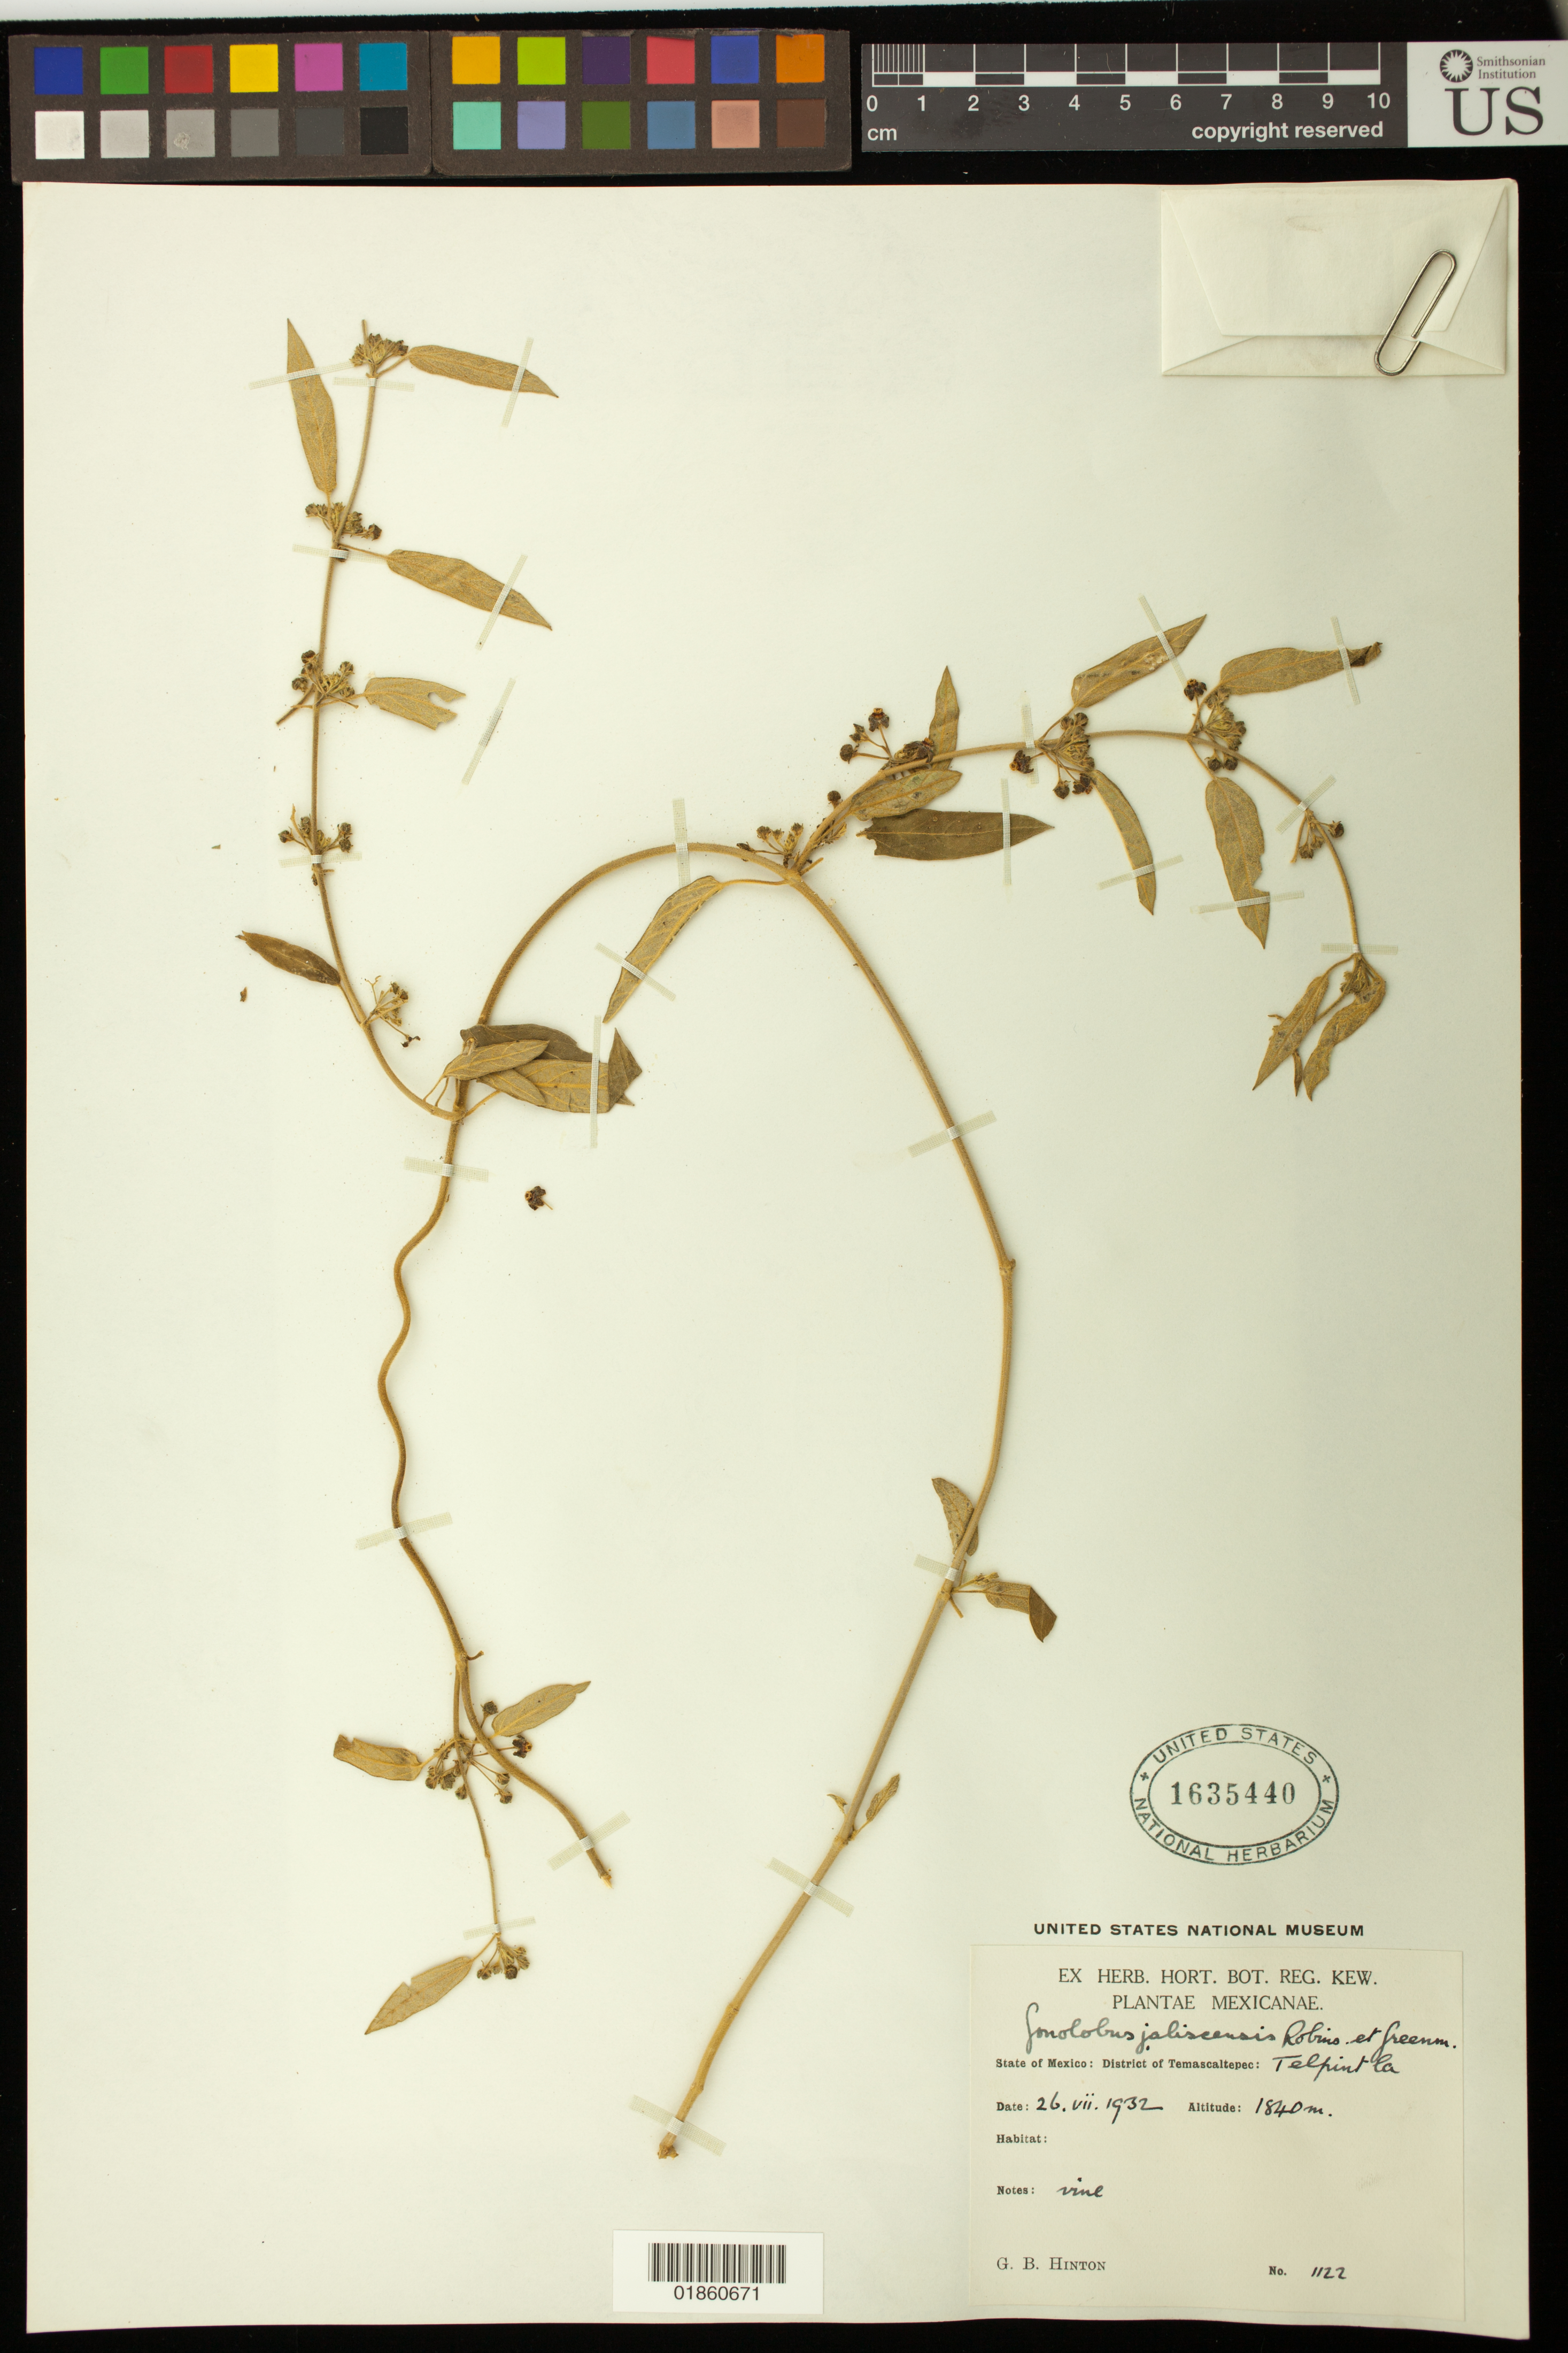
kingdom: Plantae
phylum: Tracheophyta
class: Magnoliopsida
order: Gentianales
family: Apocynaceae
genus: Gonolobus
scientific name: Gonolobus jaliscensis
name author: B.L. Rob. & Greenm.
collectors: G. B. Hinton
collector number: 1122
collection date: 1932-07-26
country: Mexico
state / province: México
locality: District of Temascaltepec, Telpintla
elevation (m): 1840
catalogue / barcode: US 1635440